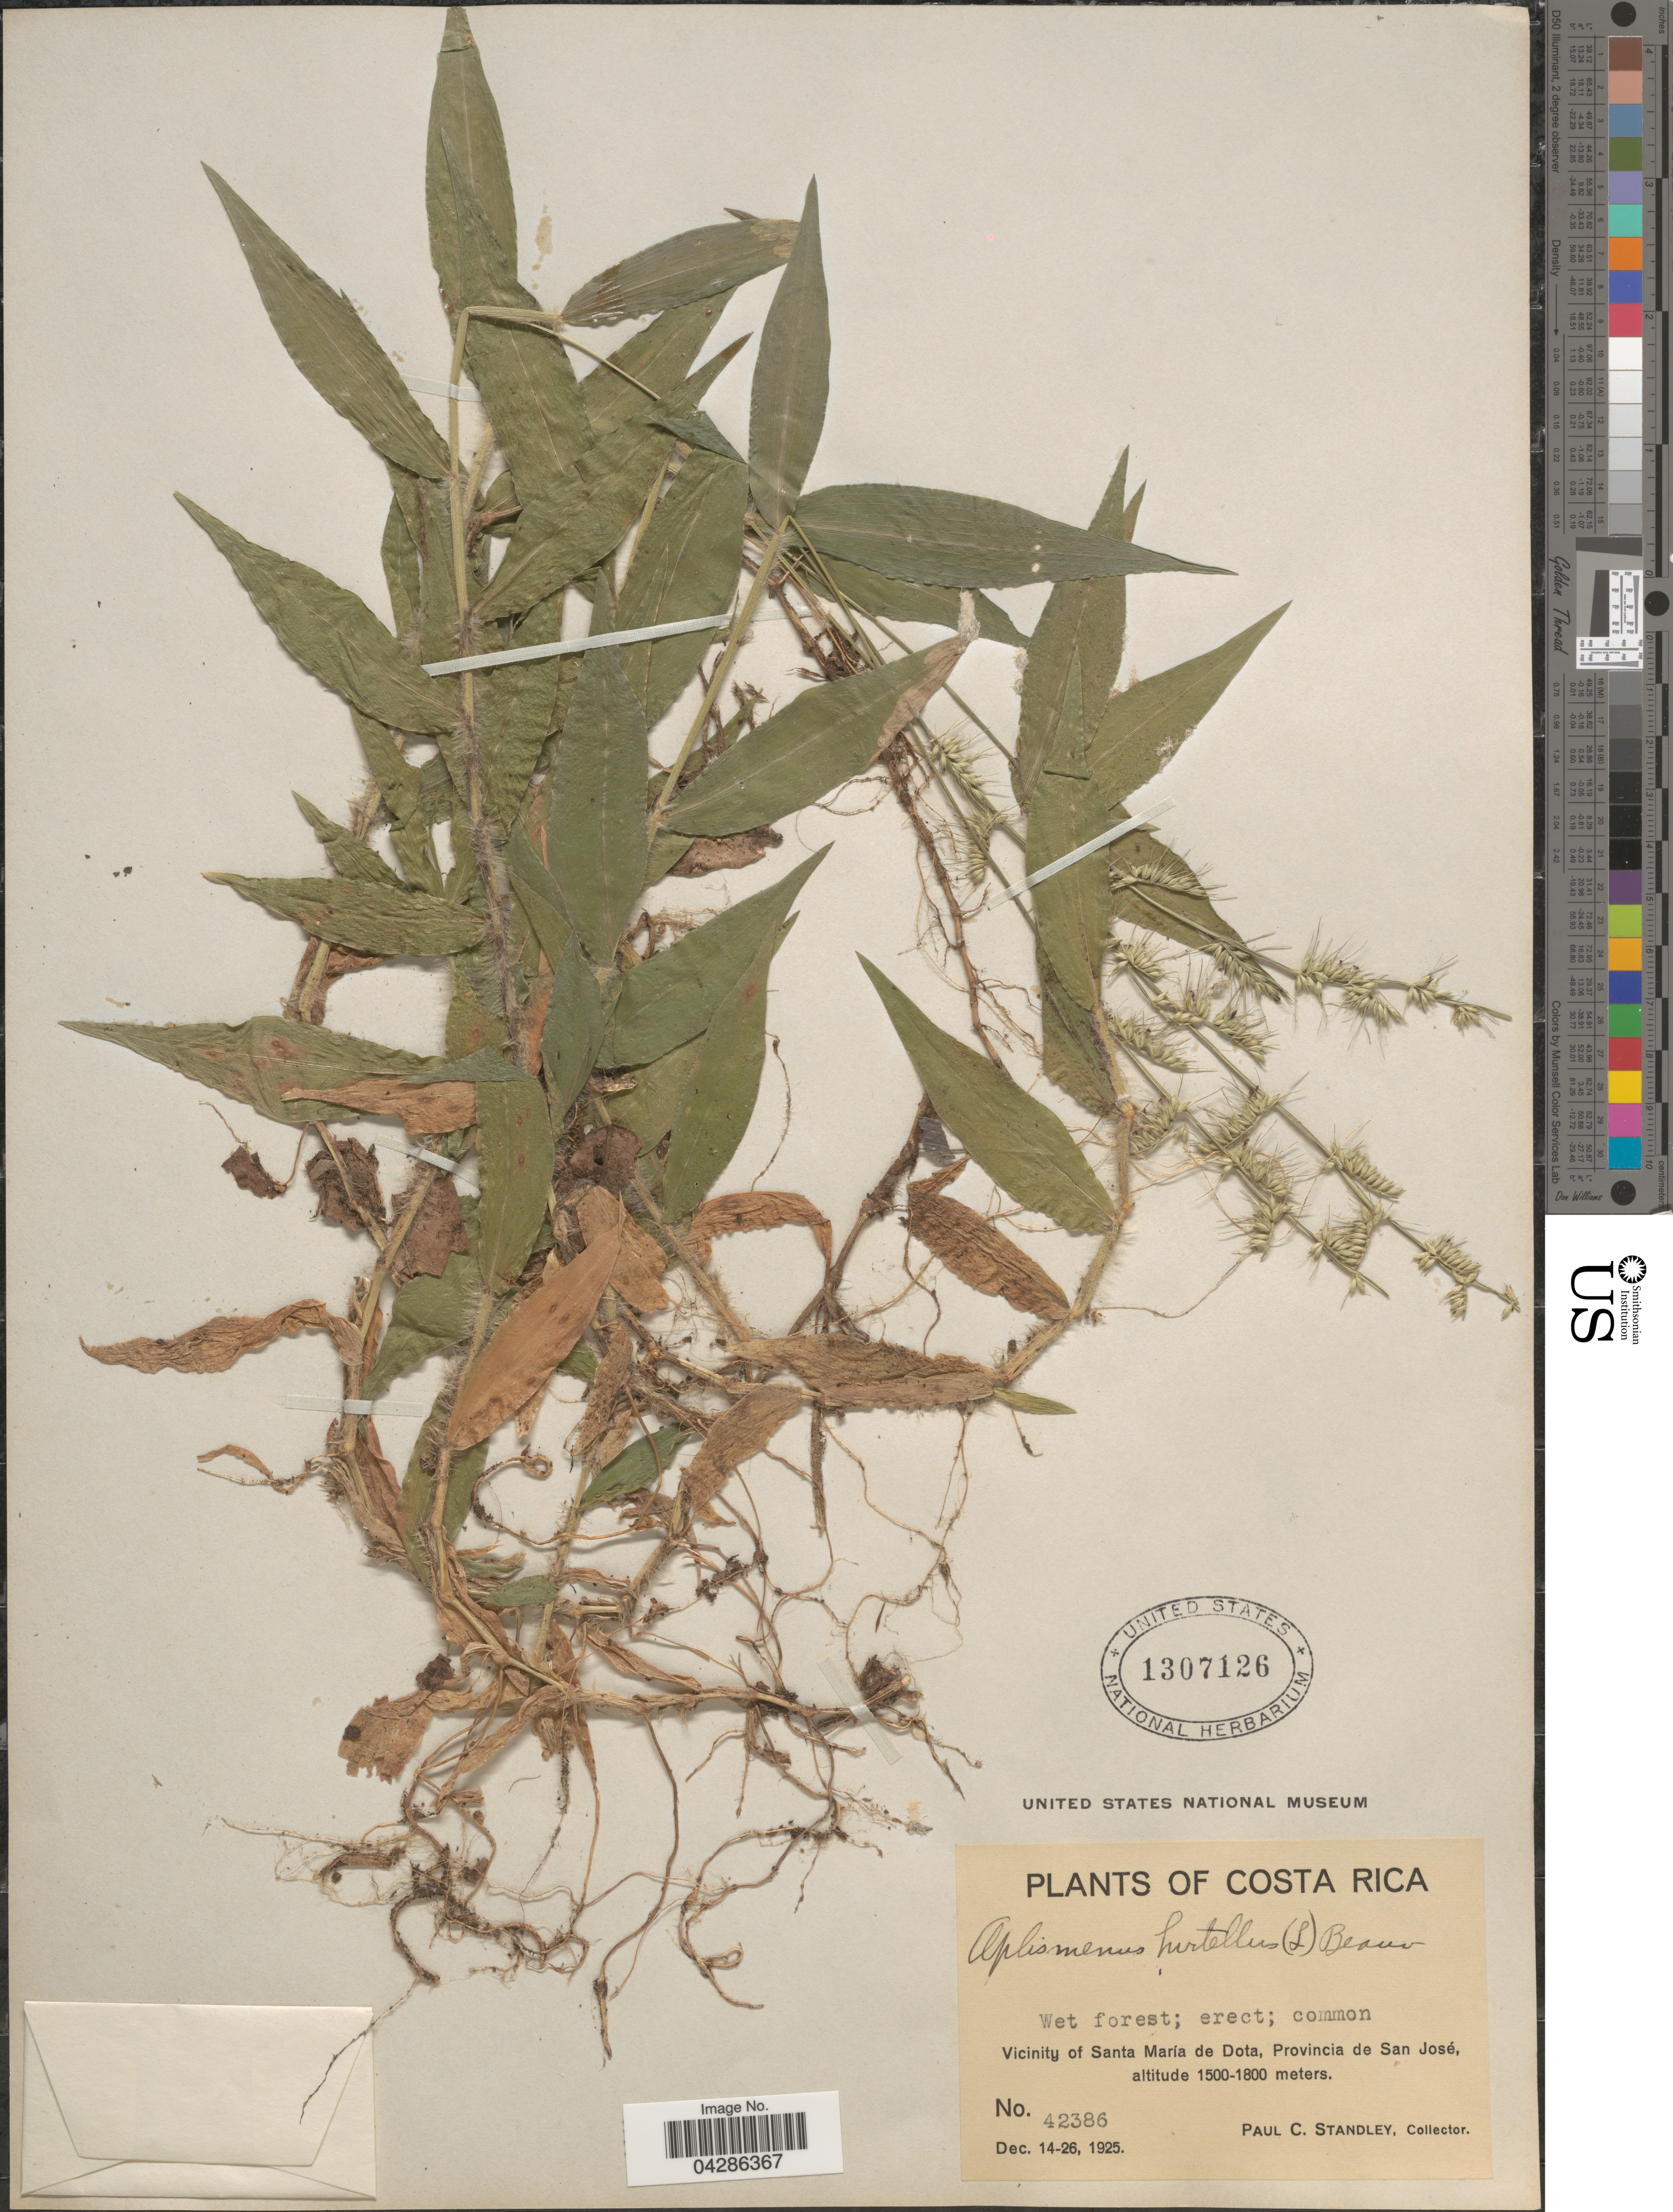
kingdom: Plantae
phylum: Tracheophyta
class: Liliopsida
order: Poales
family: Poaceae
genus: Oplismenus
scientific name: Oplismenus hirtellus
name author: (L.) P. Beauv.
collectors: P. C. Standley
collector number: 42386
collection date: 1925-12-14/1925-12-26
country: Costa Rica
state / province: San José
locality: Vicinity of Santa Maria de Dota.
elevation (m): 1500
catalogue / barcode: US 1307126